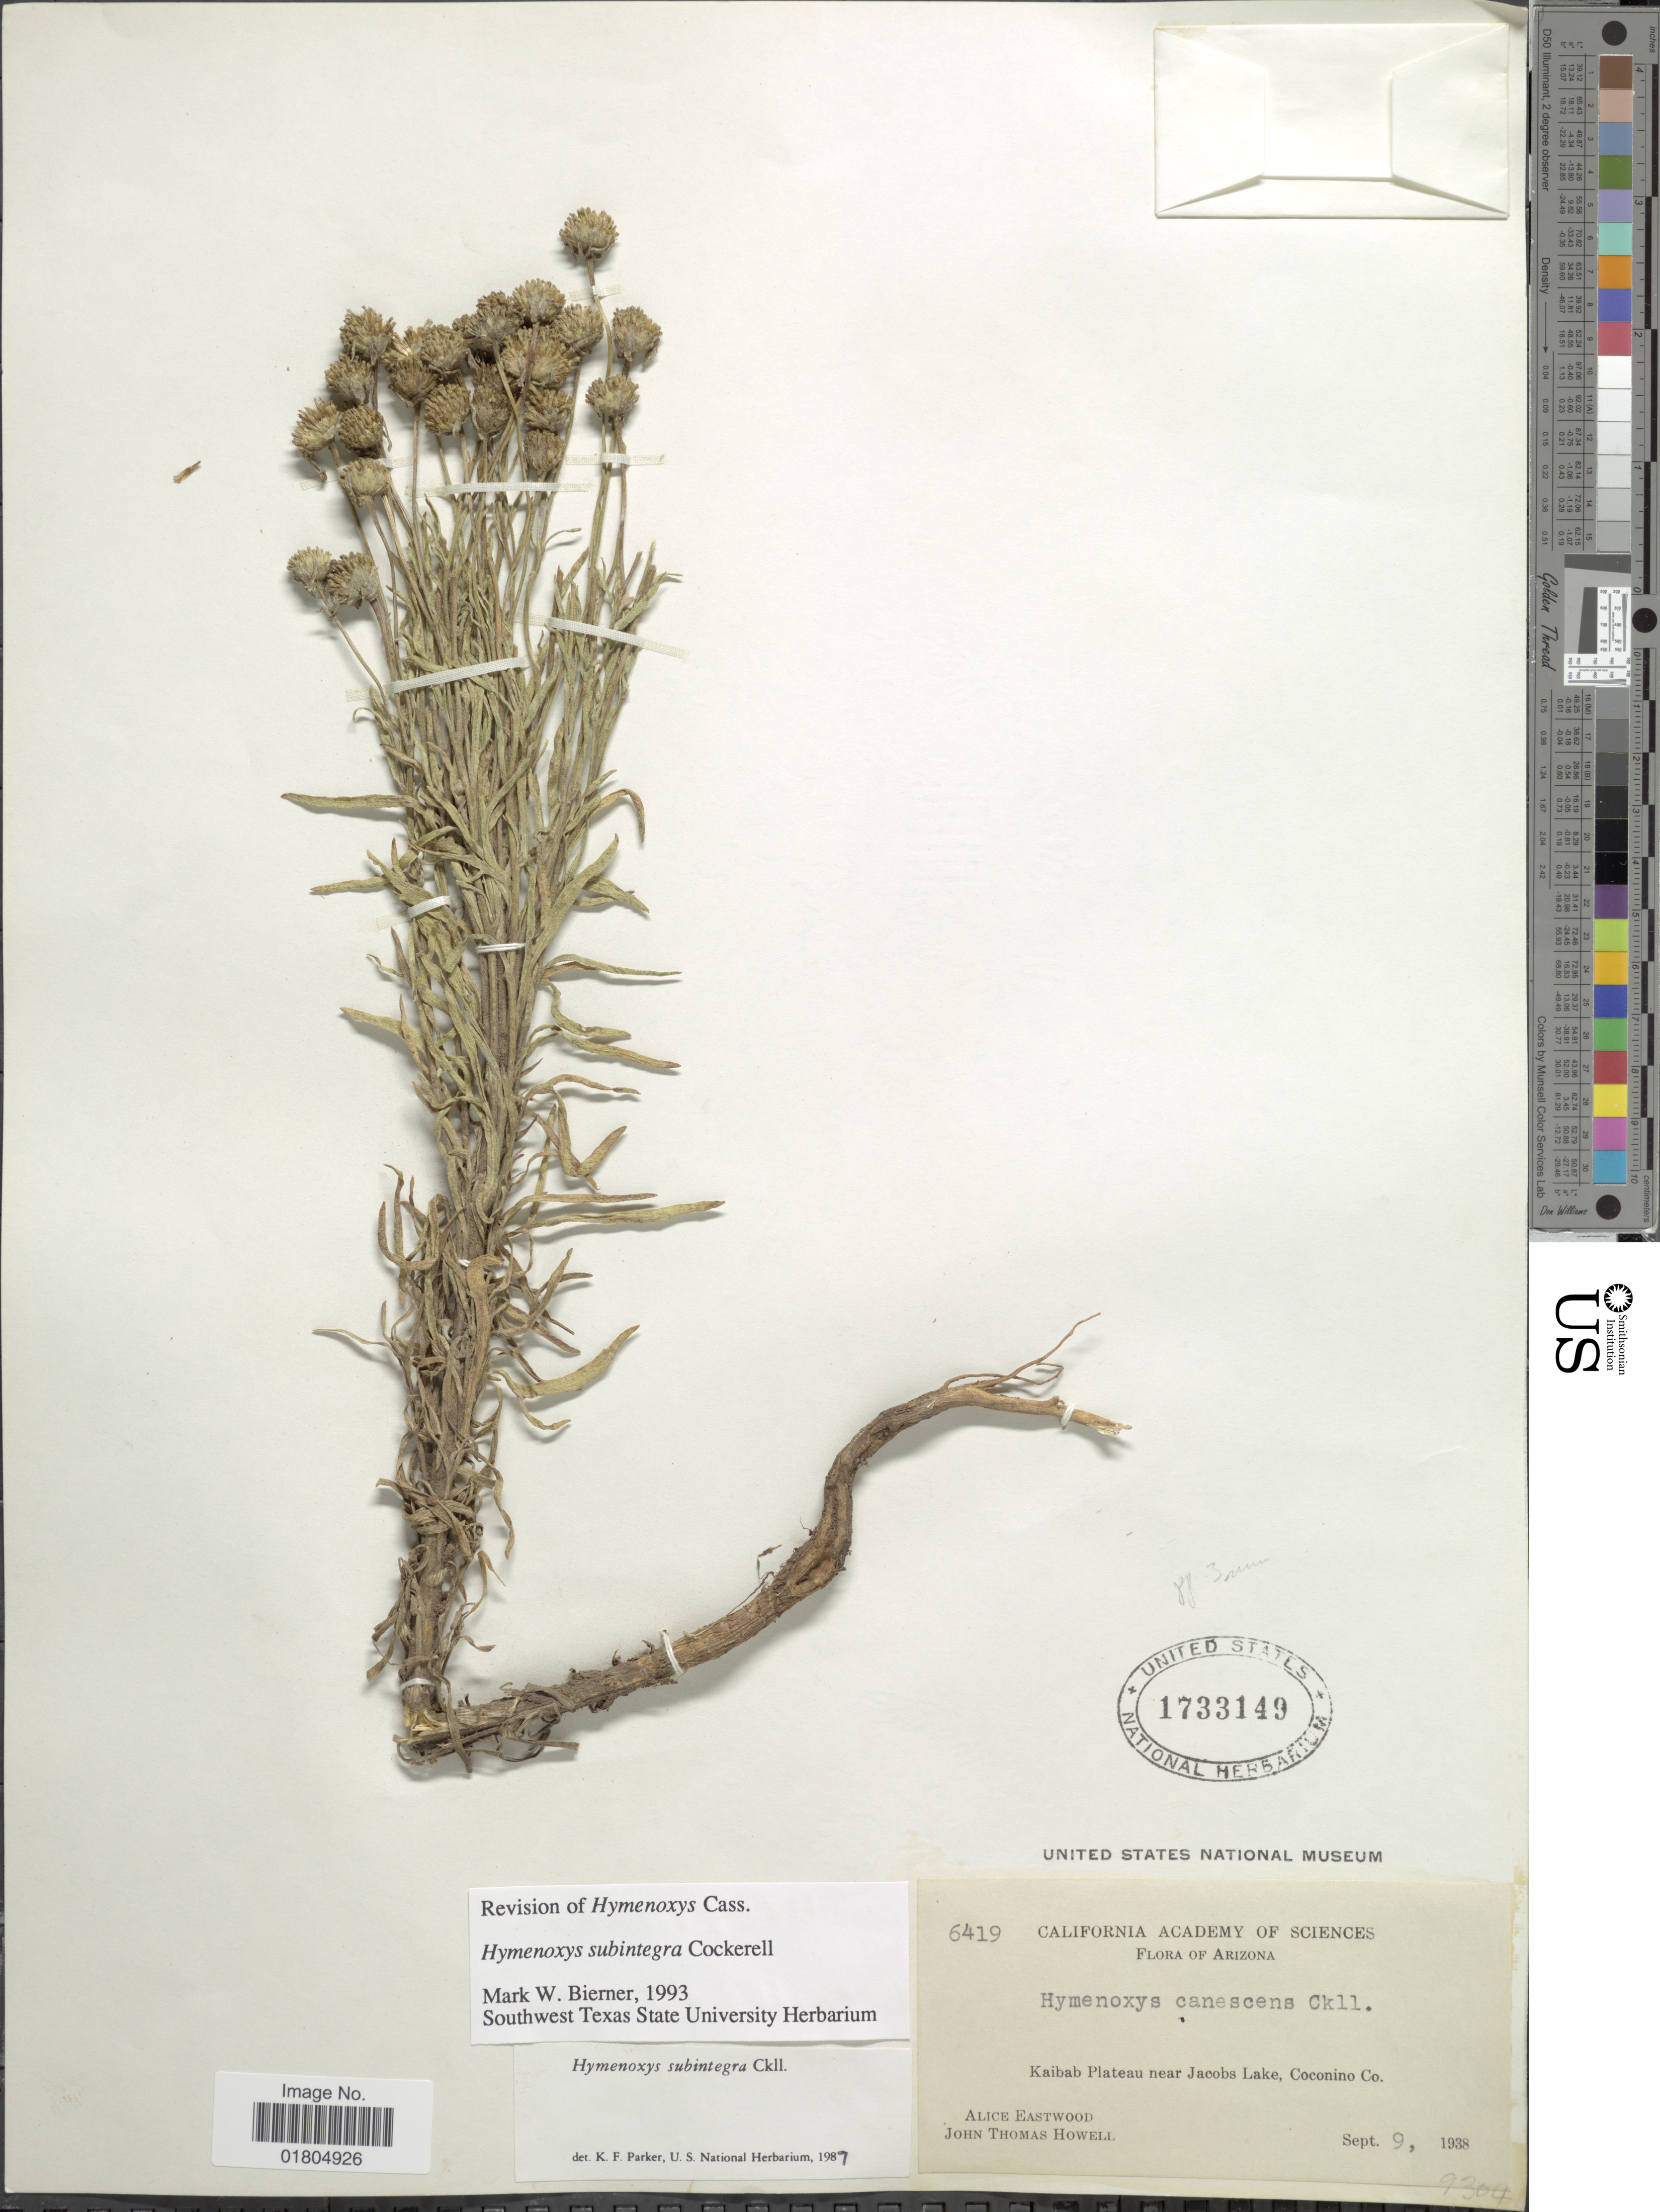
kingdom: Plantae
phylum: Tracheophyta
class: Magnoliopsida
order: Asterales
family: Asteraceae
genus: Hymenoxys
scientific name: Hymenoxys subintegra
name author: Cockerell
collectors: A. Eastwood & J. T. Howell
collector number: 6419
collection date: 1938-09-09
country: United States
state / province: Arizona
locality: Kaibab Plateau near Jacobs Lake, Coconino Co.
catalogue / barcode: US 1733149